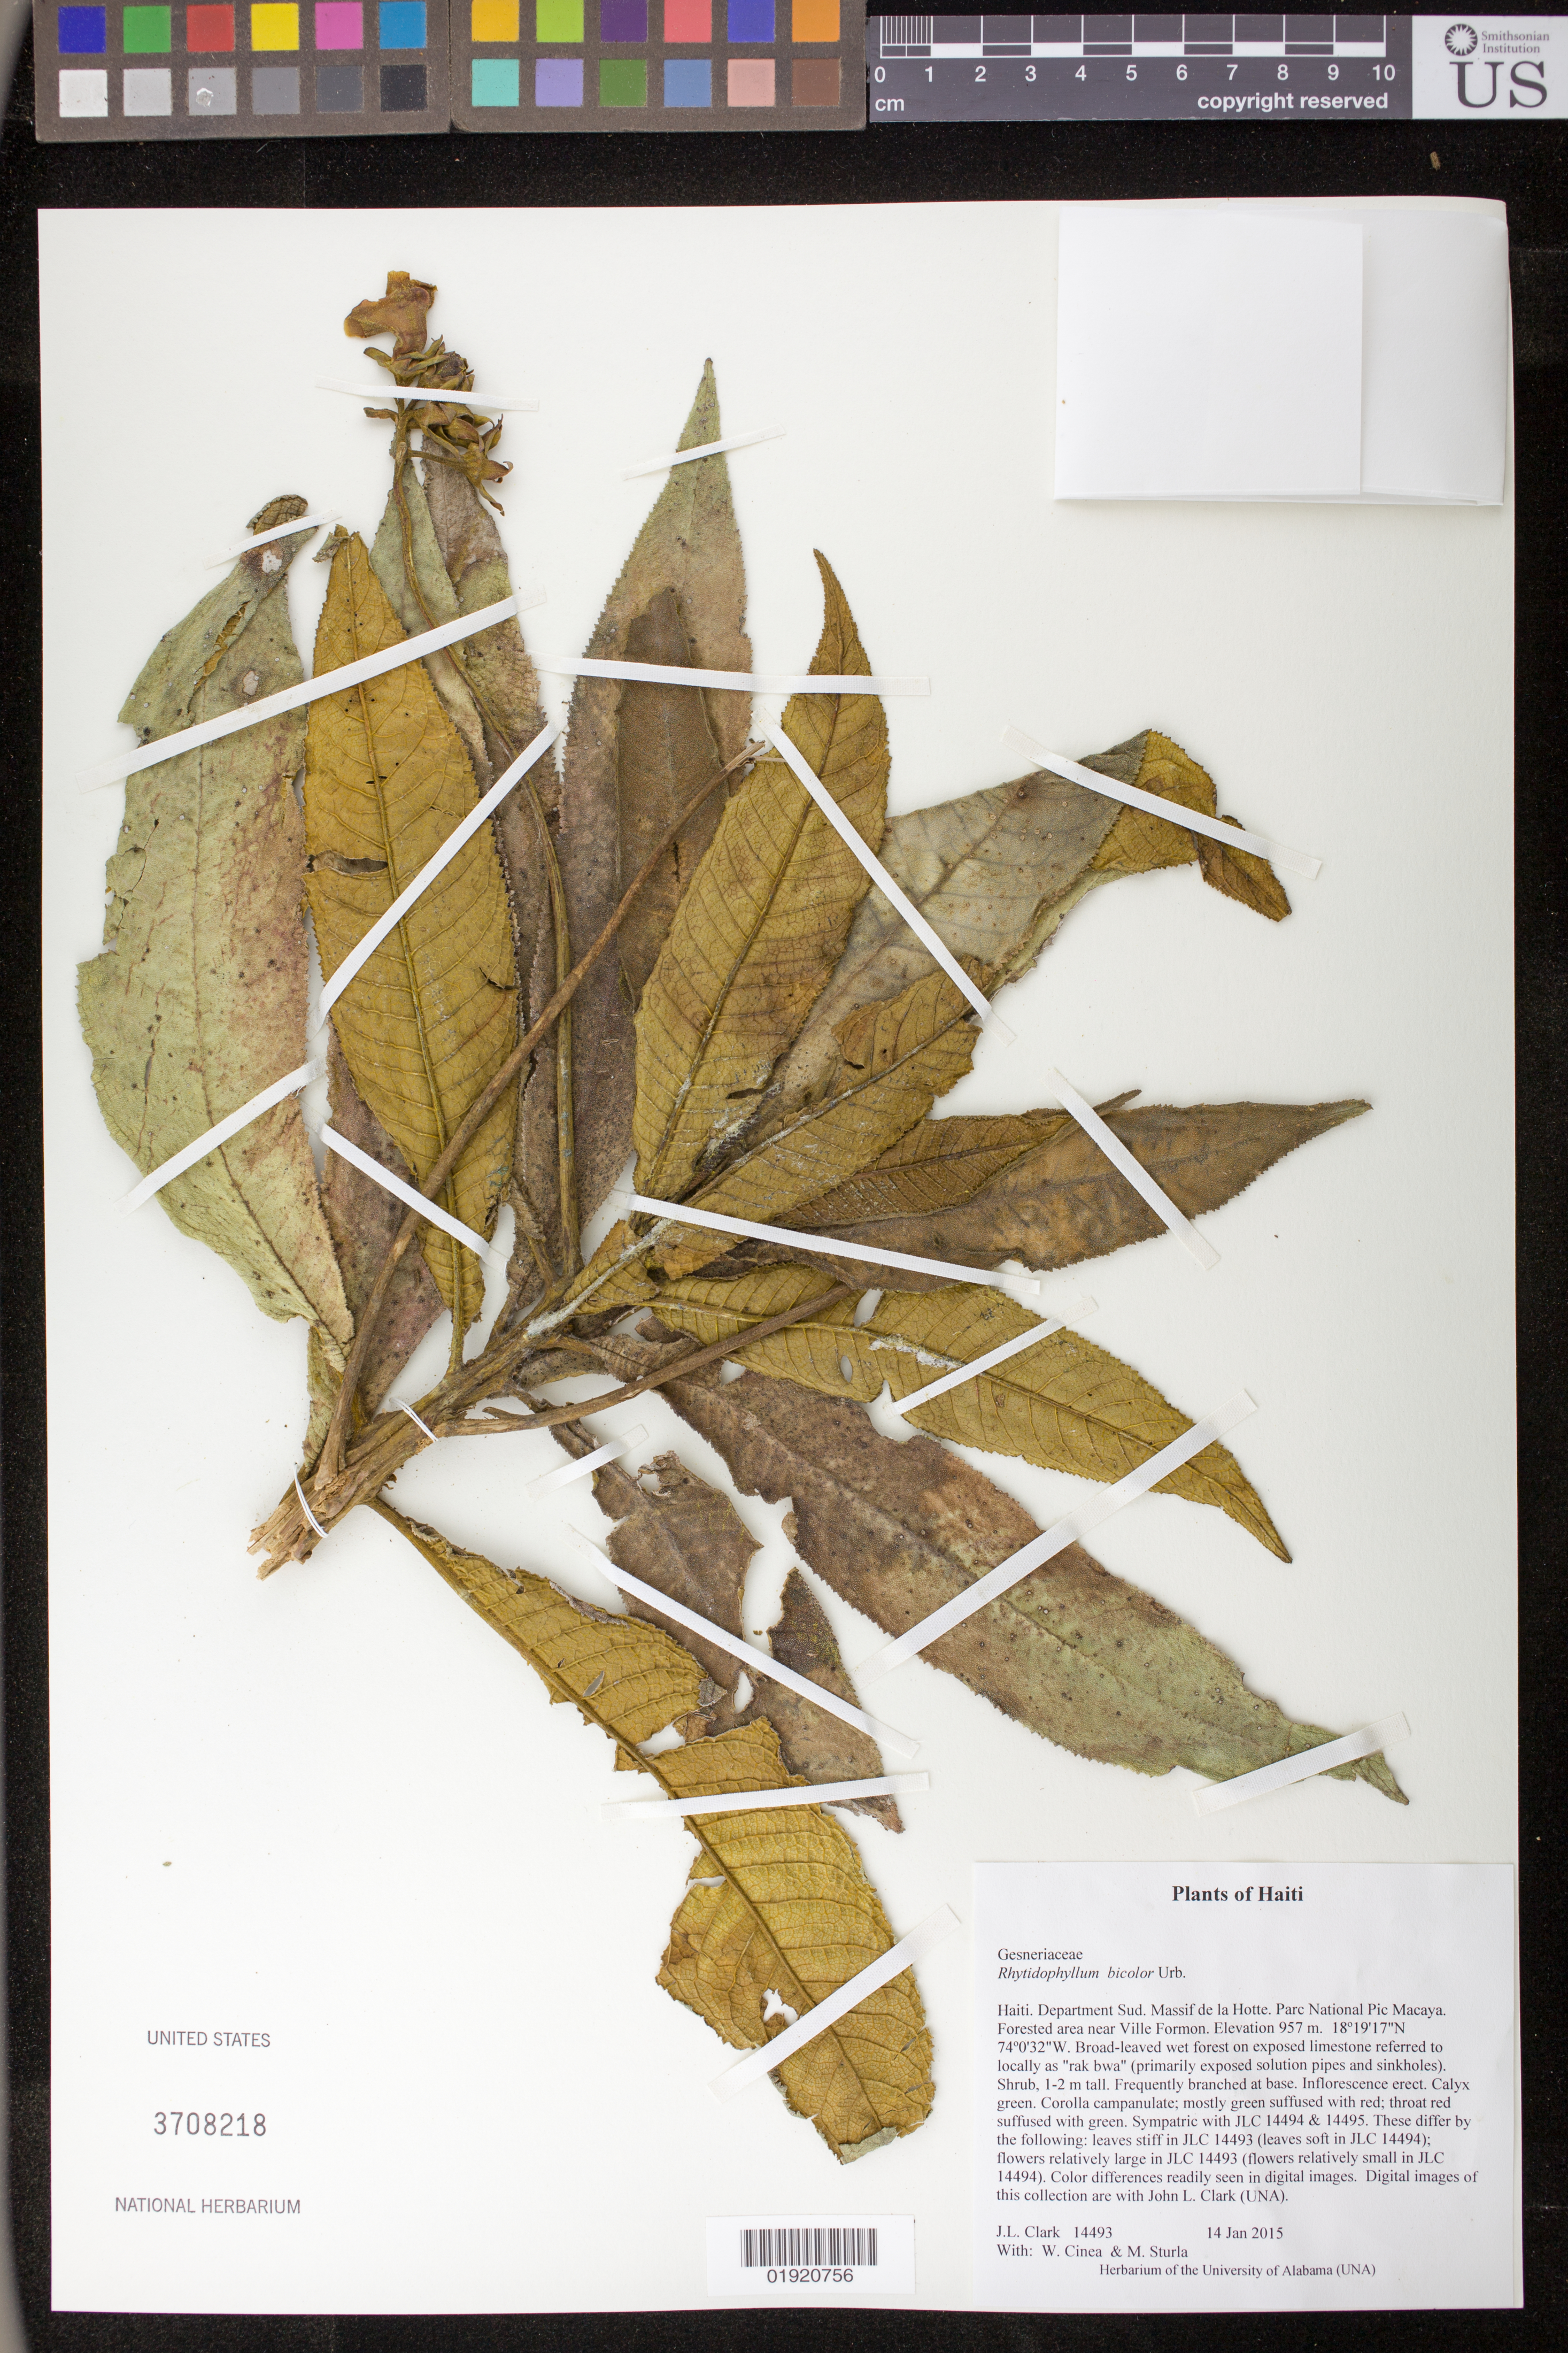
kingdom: Plantae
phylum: Tracheophyta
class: Magnoliopsida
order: Lamiales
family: Gesneriaceae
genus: Gesneria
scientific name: Gesneria x cornuta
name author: Simon Joly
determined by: Skog, Laurence E.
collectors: J. L. Clark, W. Cinea & M. Sturla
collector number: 14493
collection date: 2015-01-14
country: Haiti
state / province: Sud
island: Hispaniola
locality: Haiti. Department Sud. Massif de la Hotte. Parc National Pic Macaya. Forested area near Ville Formon.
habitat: Broad-leaved wet forest on exposed limetsone referred to locally as "rak bwa" (primarily exposed solution pipes and sinkholes).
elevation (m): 957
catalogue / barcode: US 3708218